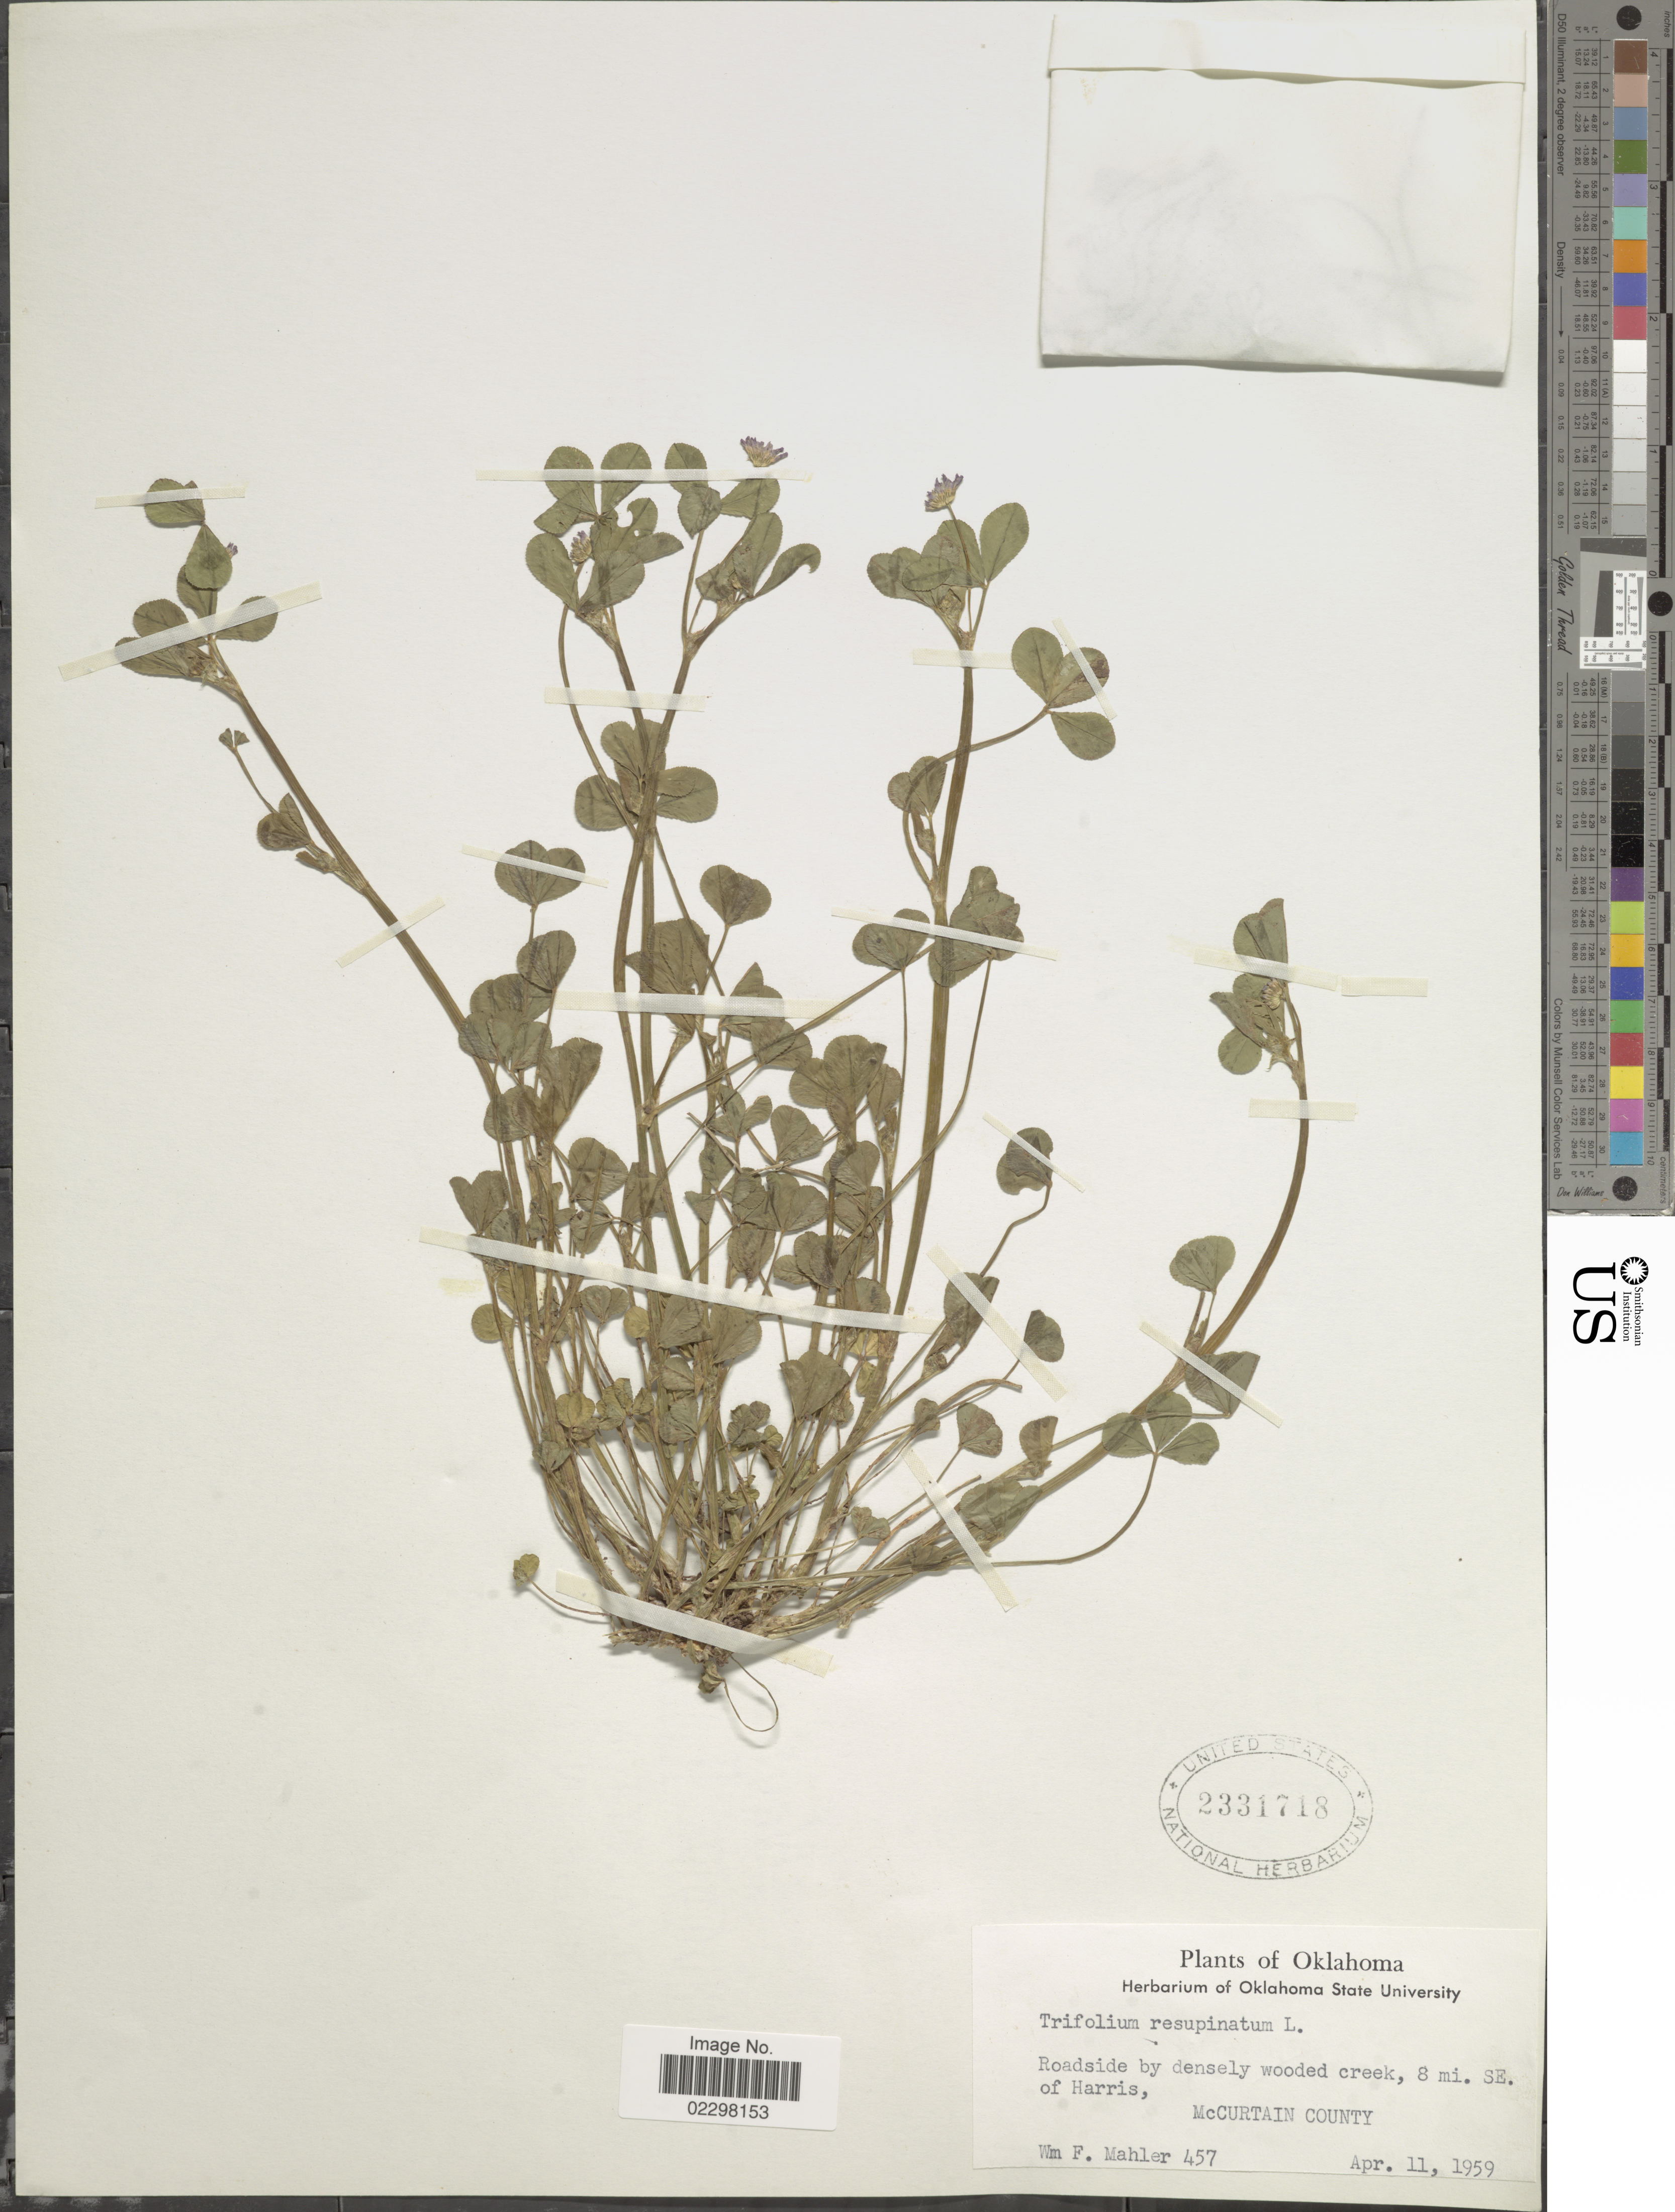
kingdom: Plantae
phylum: Tracheophyta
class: Magnoliopsida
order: Fabales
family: Fabaceae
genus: Trifolium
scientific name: Trifolium resupinatum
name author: L.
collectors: W. F. Mahler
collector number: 457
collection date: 1959-04-11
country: United States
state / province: Oklahoma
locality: Roadside by densely wooded creek, 8 mi. SE. of Harris, McCurtain County.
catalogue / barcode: US 2331718